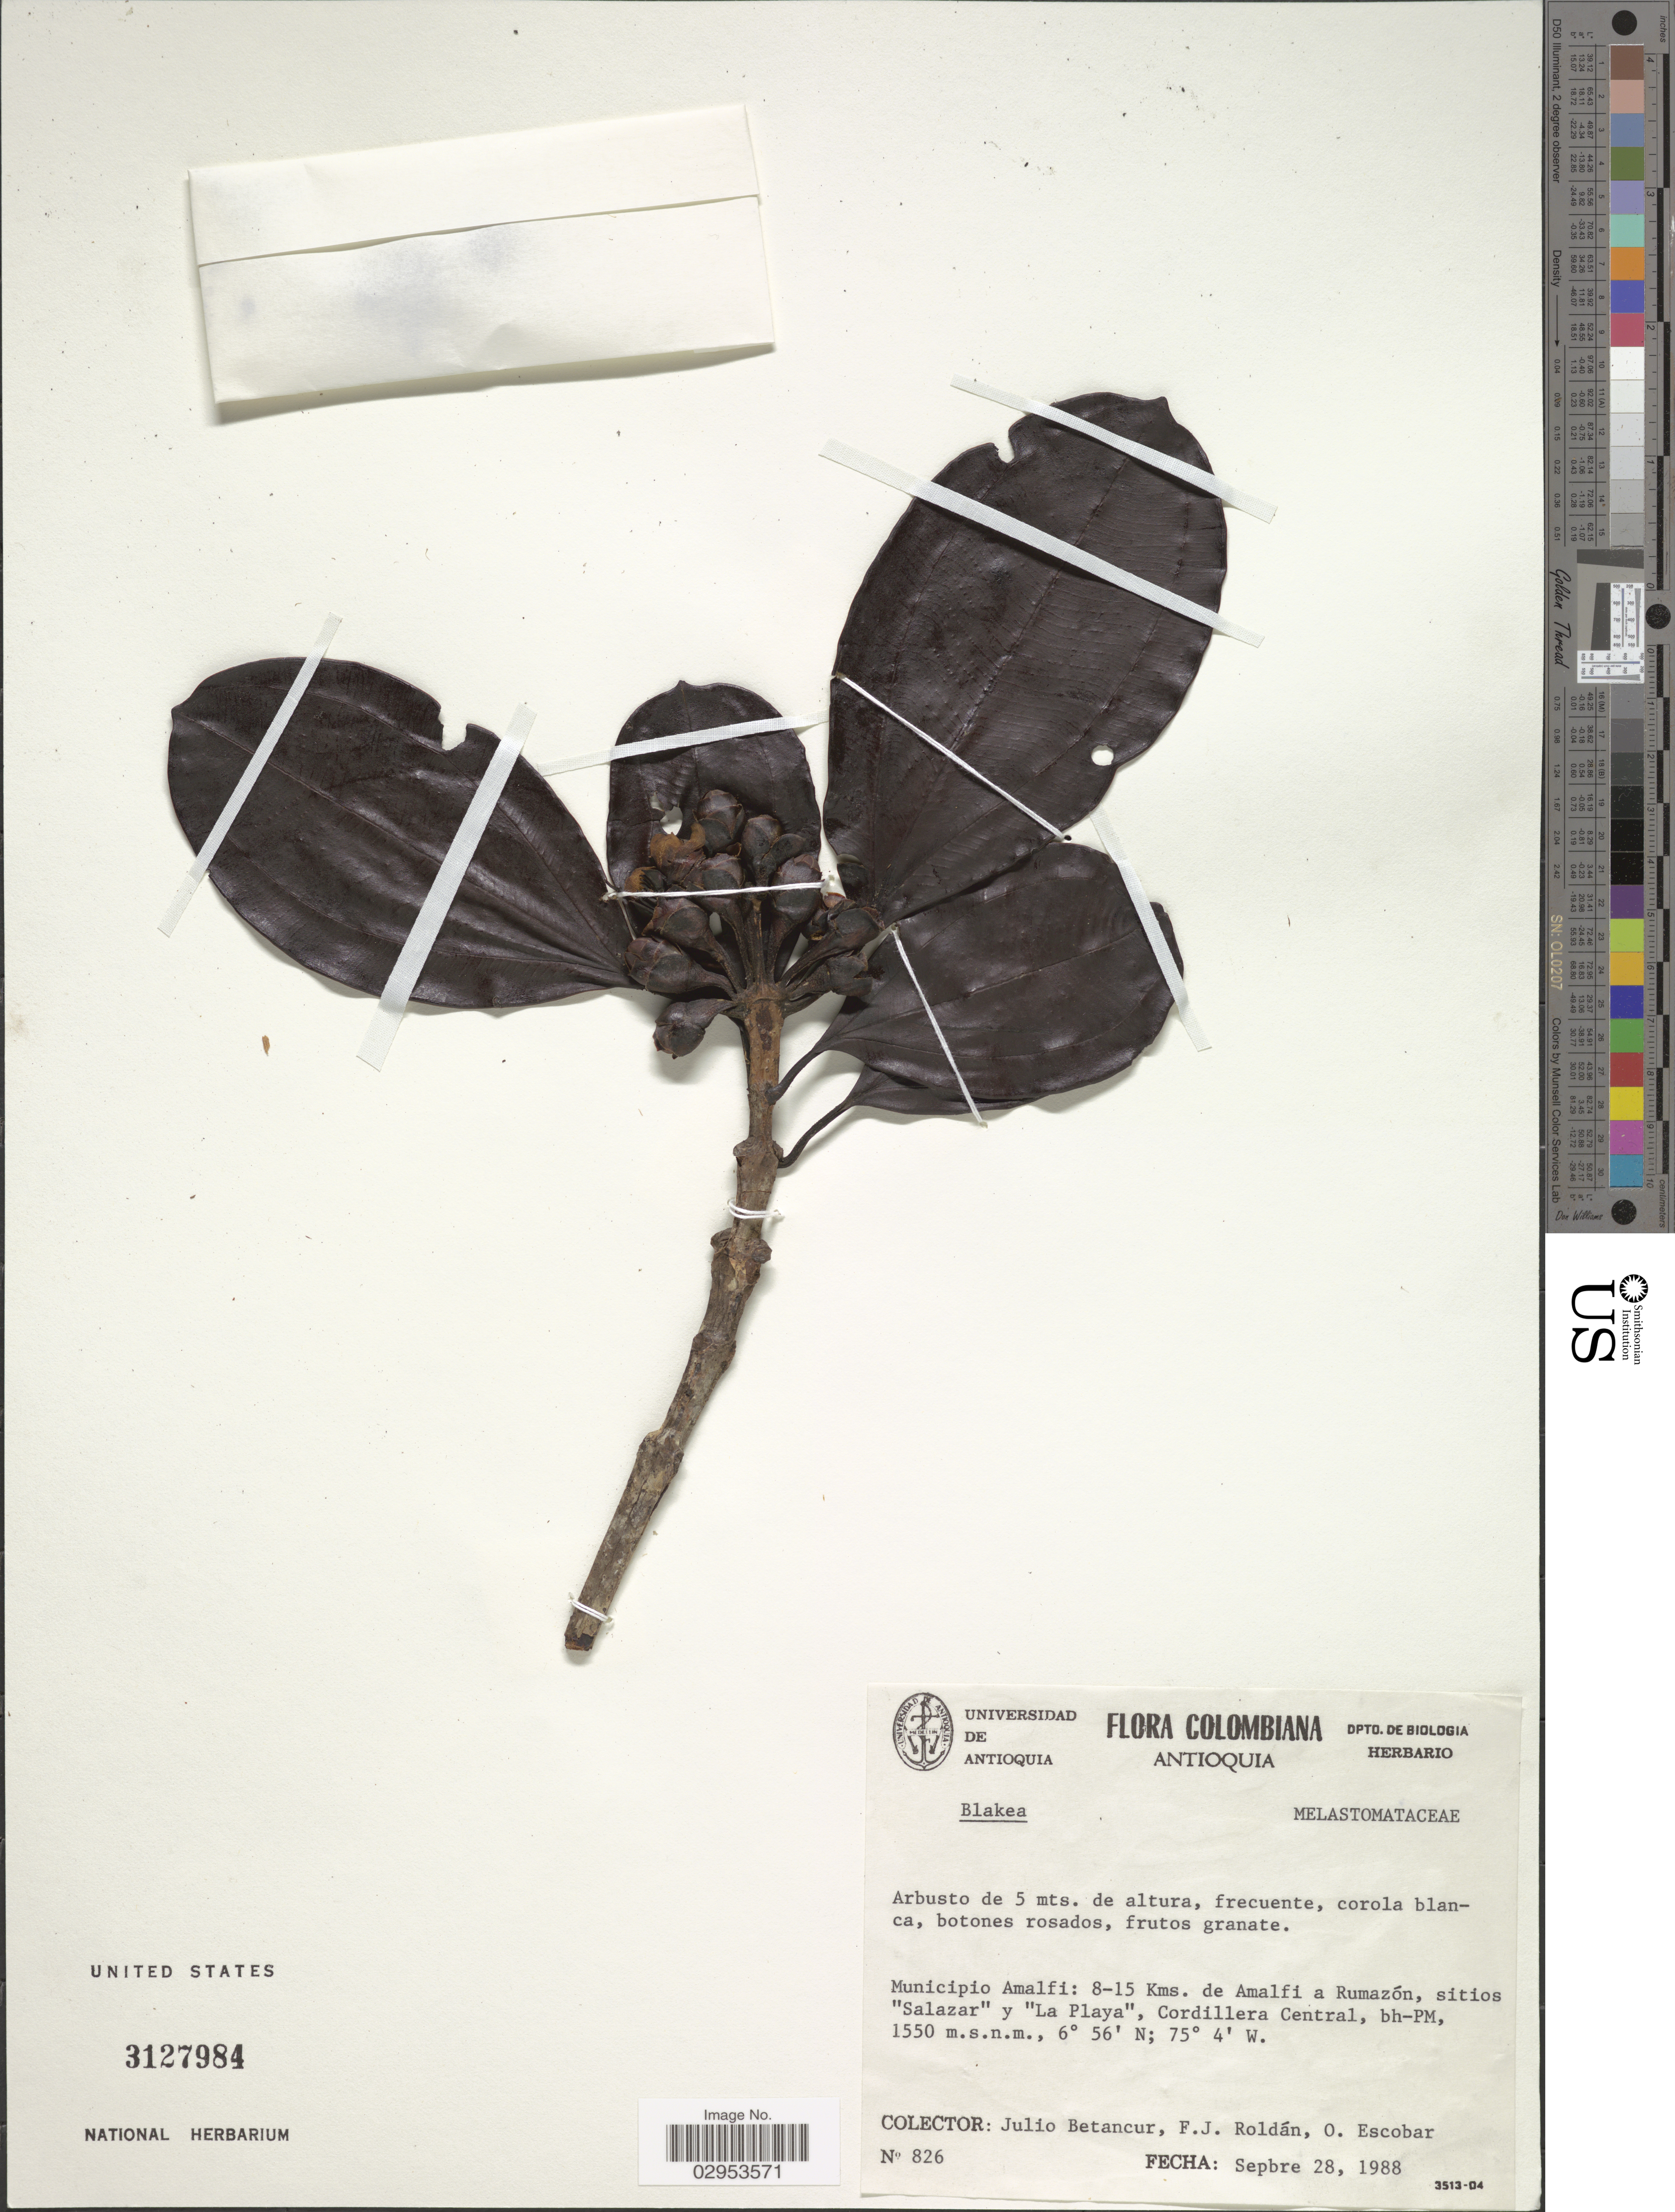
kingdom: Plantae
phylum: Tracheophyta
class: Magnoliopsida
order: Myrtales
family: Melastomataceae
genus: Blakea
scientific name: Blakea sp.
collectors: J. Betancur, F. J. Roldán & O. Escobar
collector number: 826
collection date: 1988-09-28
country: Colombia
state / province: Antioquia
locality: Municipio Amalfi: 8-15 Kms. de Amalfi a Rumazón, sitios "Salazar" y "La Playa", Cordillera Central, bh-PM.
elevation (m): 1550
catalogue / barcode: US 3127984